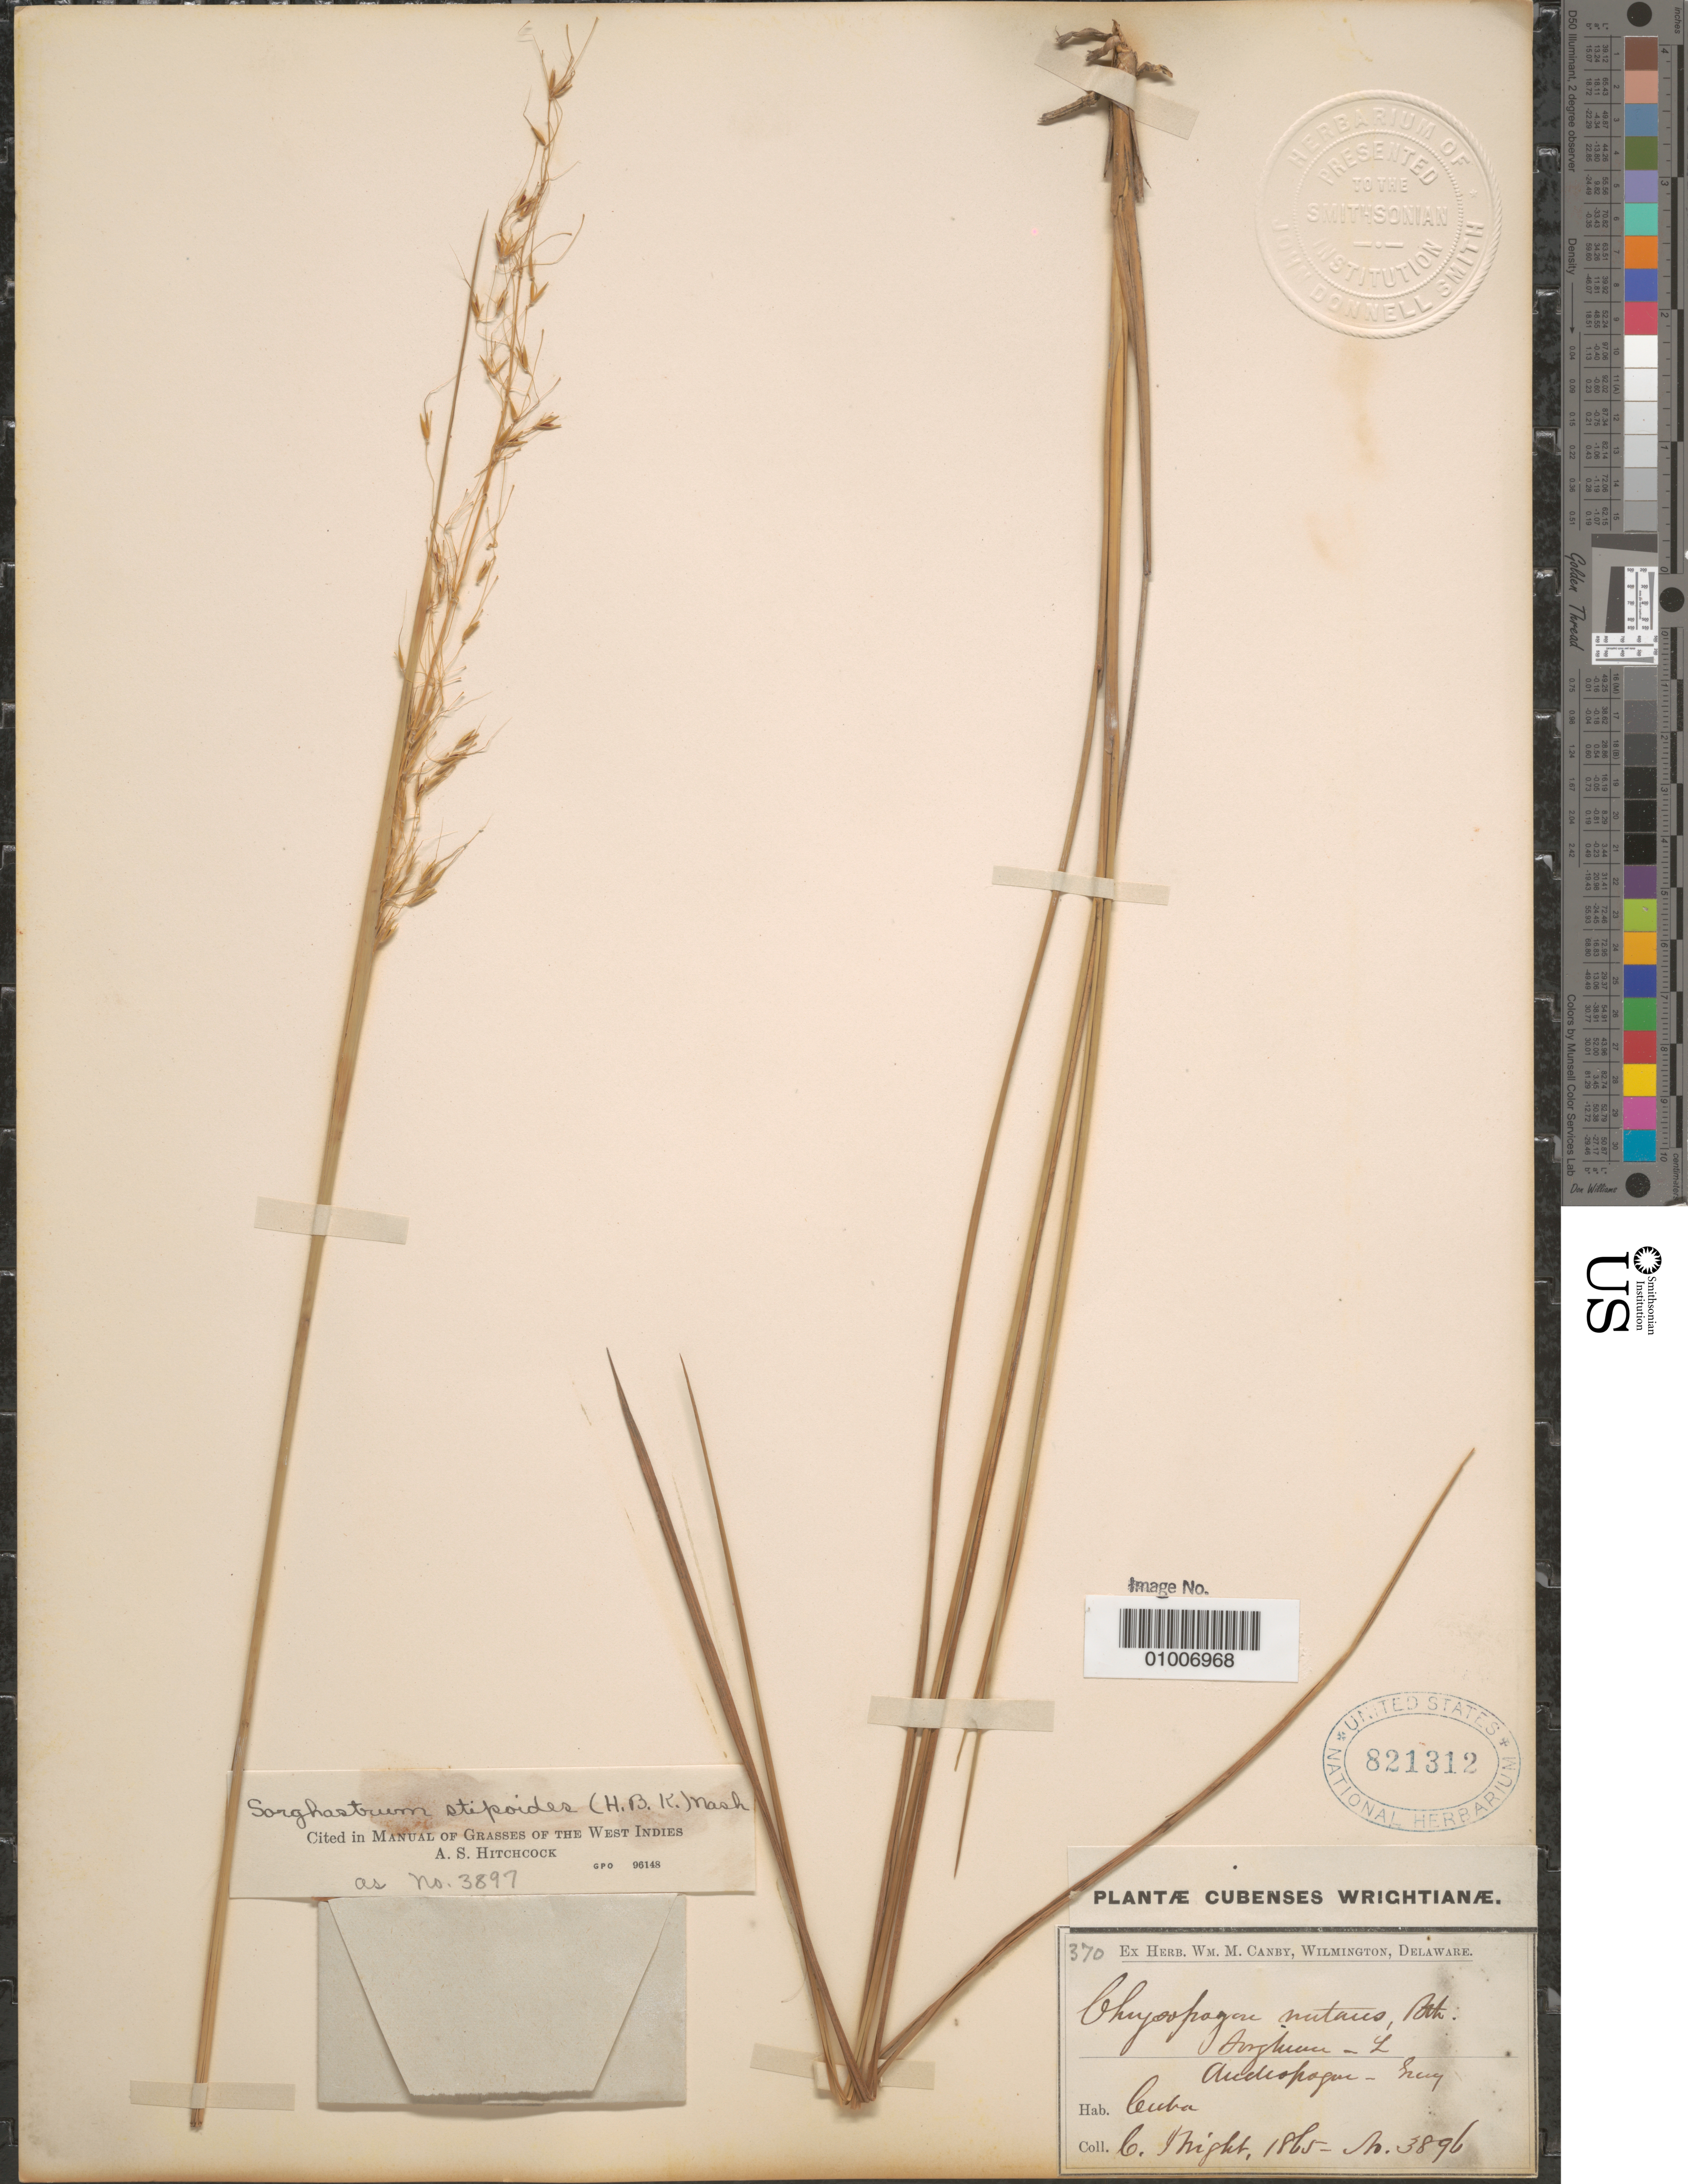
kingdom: Plantae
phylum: Tracheophyta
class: Liliopsida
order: Poales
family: Poaceae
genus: Sorghastrum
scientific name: Sorghastrum stipoides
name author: (Kunth) Nash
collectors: C. Wright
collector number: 3896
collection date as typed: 1865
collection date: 1865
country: Cuba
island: Cuba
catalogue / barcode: US 821312